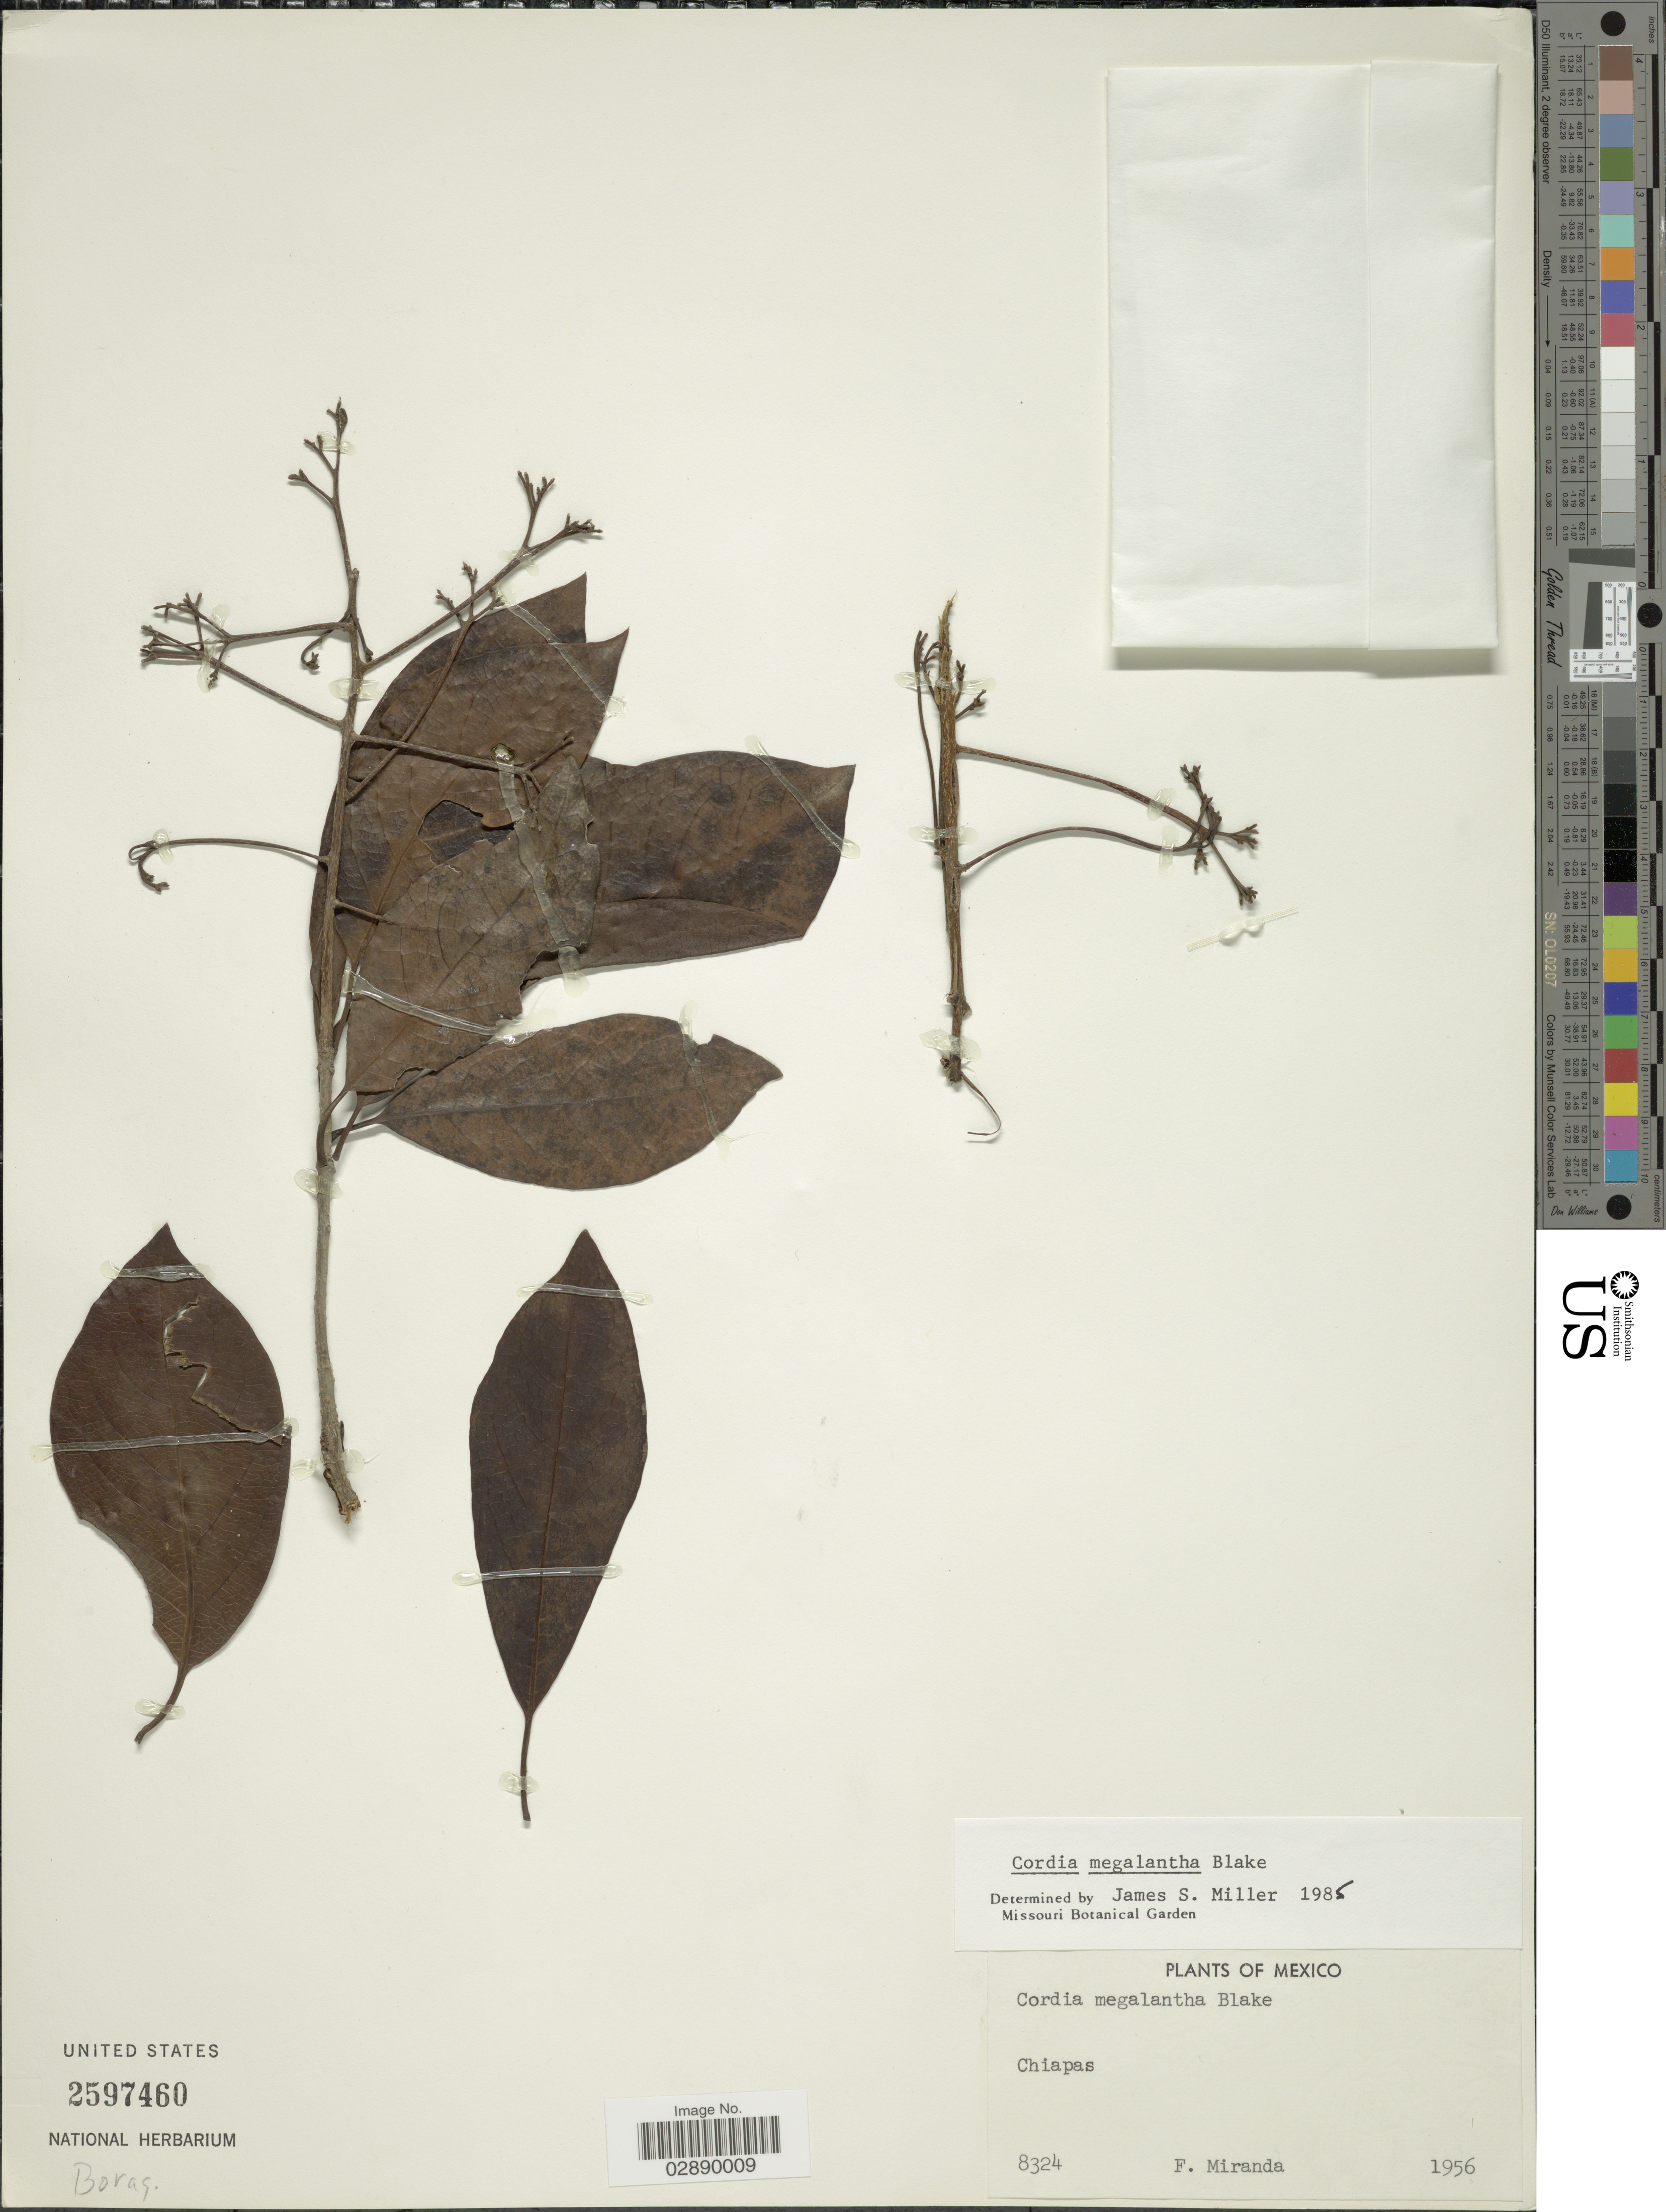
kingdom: Plantae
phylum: Tracheophyta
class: Magnoliopsida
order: Boraginales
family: Cordiaceae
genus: Cordia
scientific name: Cordia megalantha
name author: S.F. Blake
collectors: F. Miranda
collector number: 8324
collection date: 1956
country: Mexico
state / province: Chiapas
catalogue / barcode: US 2597460